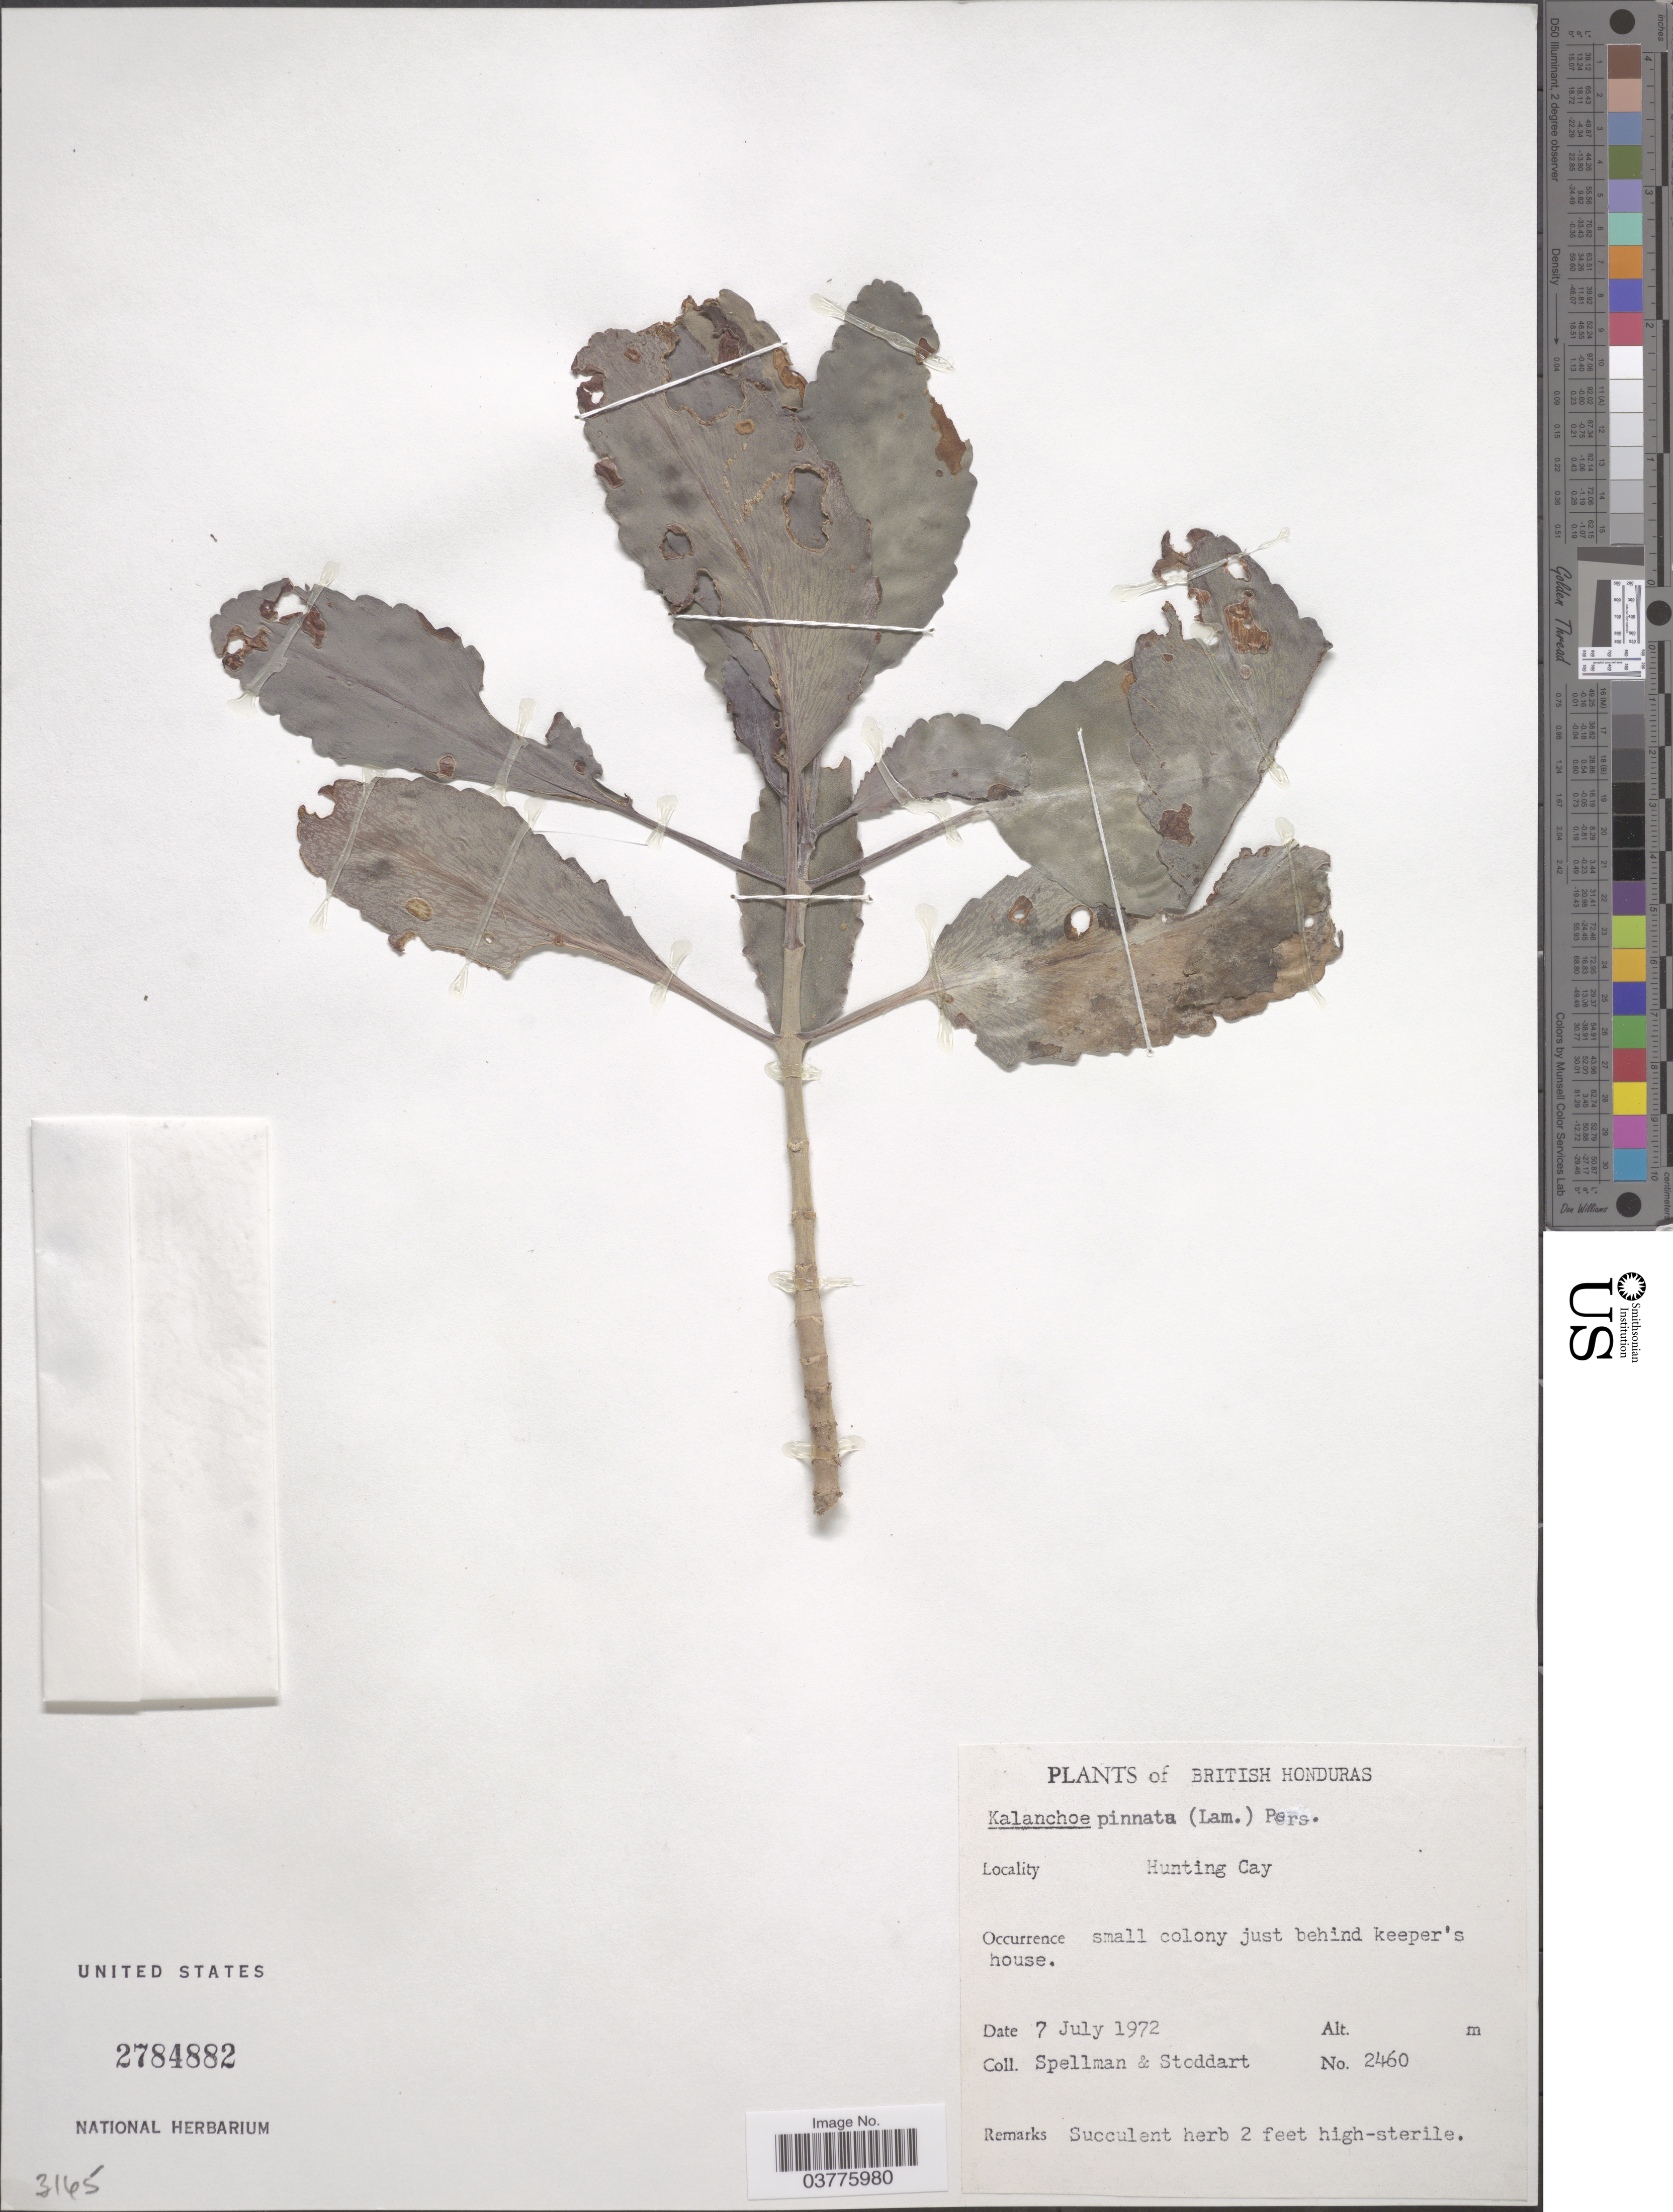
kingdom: Plantae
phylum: Tracheophyta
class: Magnoliopsida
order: Saxifragales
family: Crassulaceae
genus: Bryophyllum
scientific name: Bryophyllum pinnatum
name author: (Lam.) Oken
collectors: Spellman, -- & -. Stoddart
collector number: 2460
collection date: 1972-07-07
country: Belize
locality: British Honduras. Hunting Cay.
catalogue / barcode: US 2784882